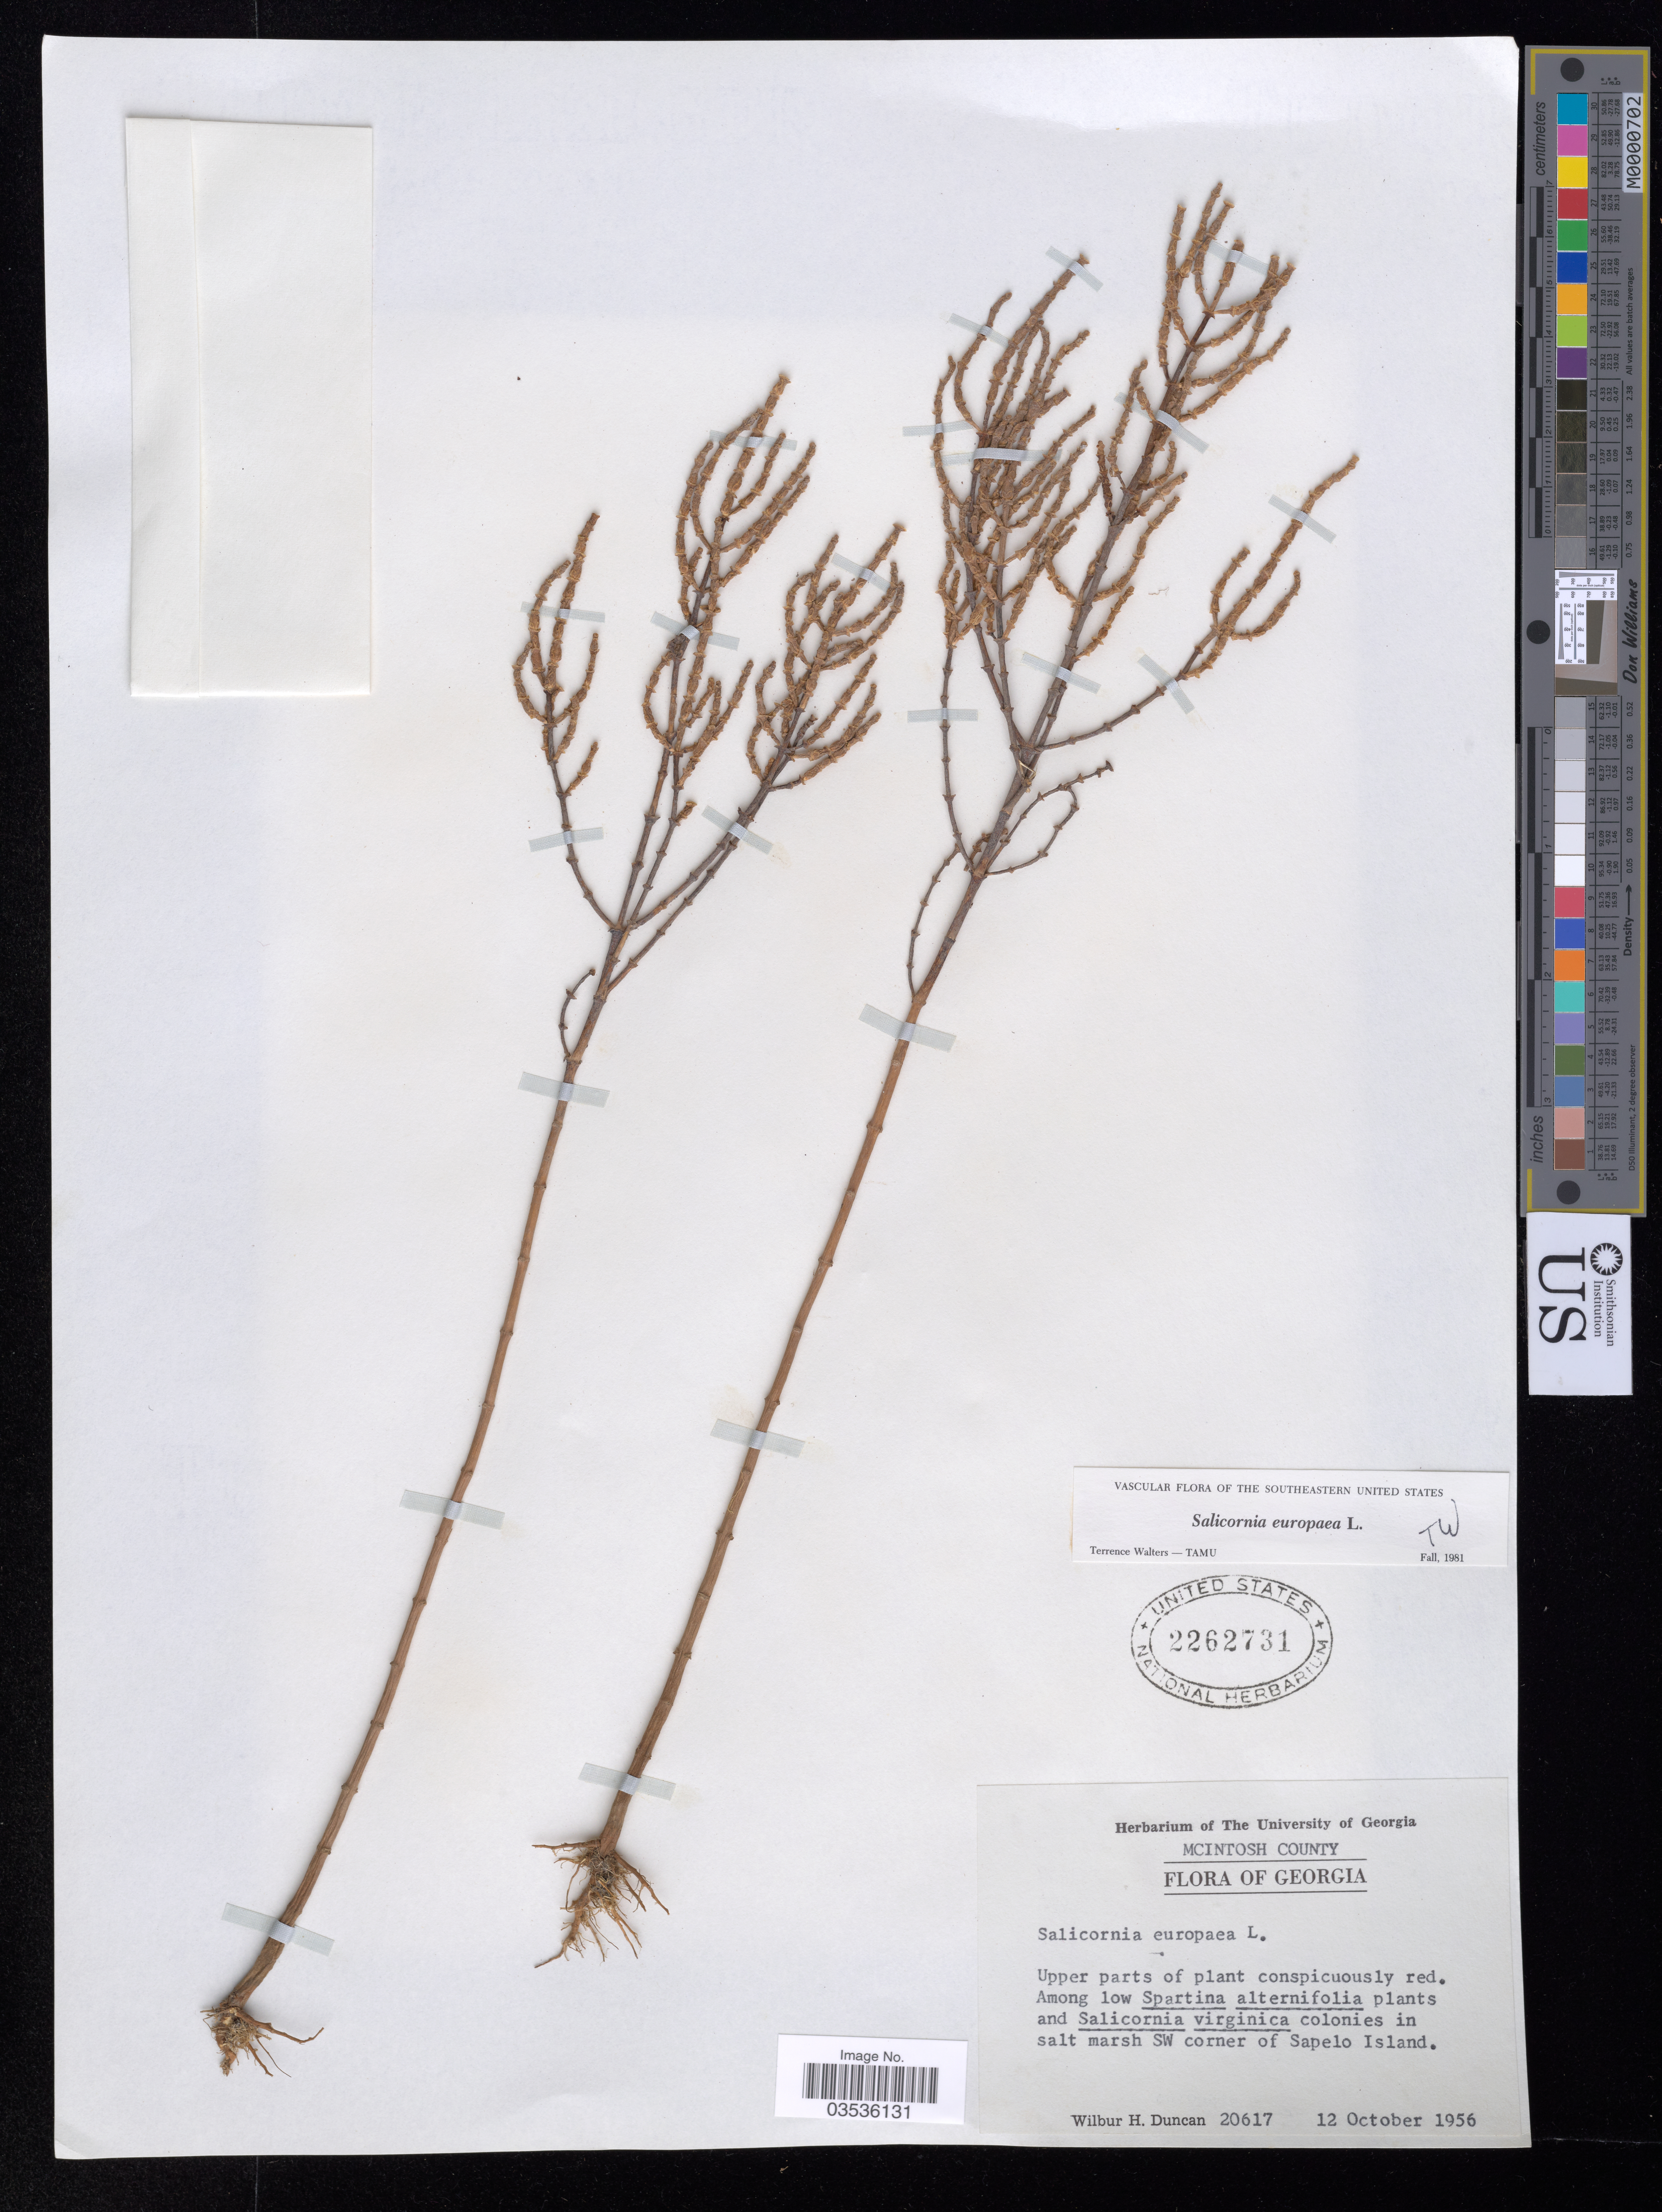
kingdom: Plantae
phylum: Tracheophyta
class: Magnoliopsida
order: Caryophyllales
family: Amaranthaceae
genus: Salicornia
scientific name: Salicornia europaea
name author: L.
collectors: W. H. Duncan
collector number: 20617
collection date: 1956-10-12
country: United States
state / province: Georgia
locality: McIntosh County. In salt marsh SW corner of Sapelo Island.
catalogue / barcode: US 2262731